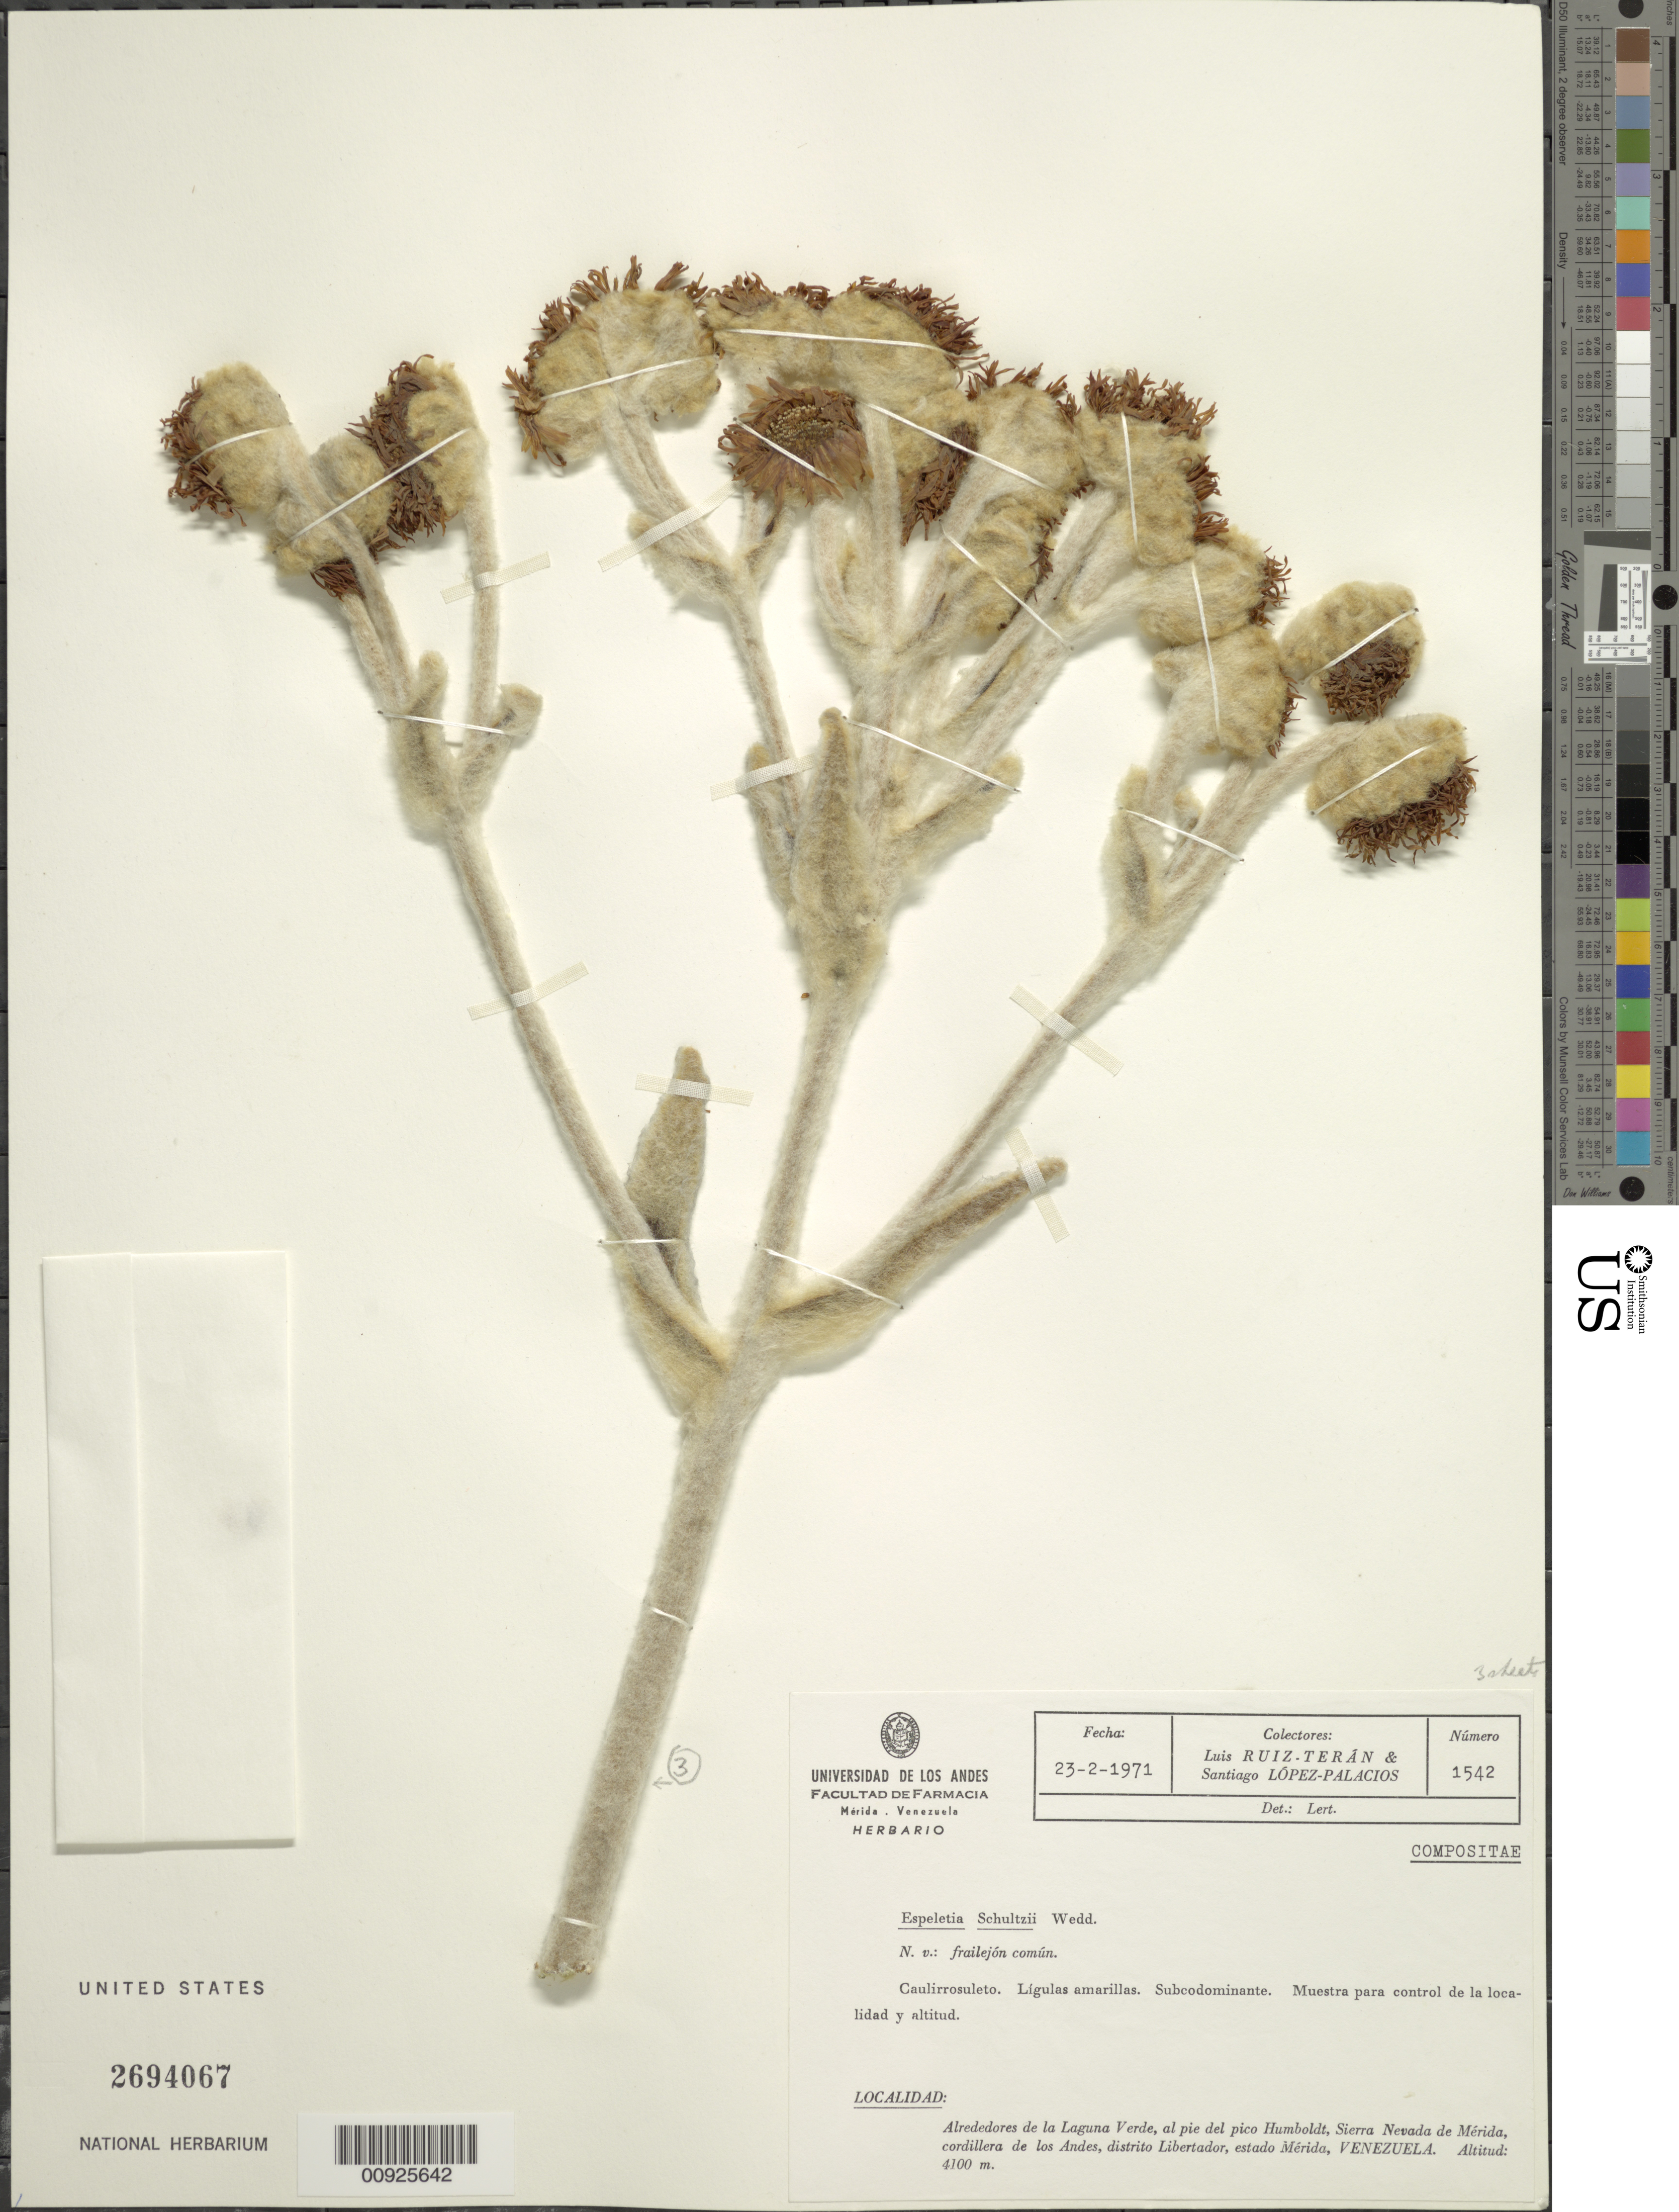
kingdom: Plantae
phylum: Tracheophyta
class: Magnoliopsida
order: Asterales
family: Asteraceae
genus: Espeletia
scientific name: Espeletia schultzii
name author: Wedd.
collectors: L. E. Ruíz-Terán & S. López-Palacios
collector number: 1542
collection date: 1971-02-23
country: Venezuela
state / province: Mérida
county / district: Libertador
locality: Alrededores de la Laguna Verde, al pie del pico Humboldt, Sierra Nevada de Mérida, cordillera de los Andes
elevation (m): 4100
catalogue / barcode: US 2694067